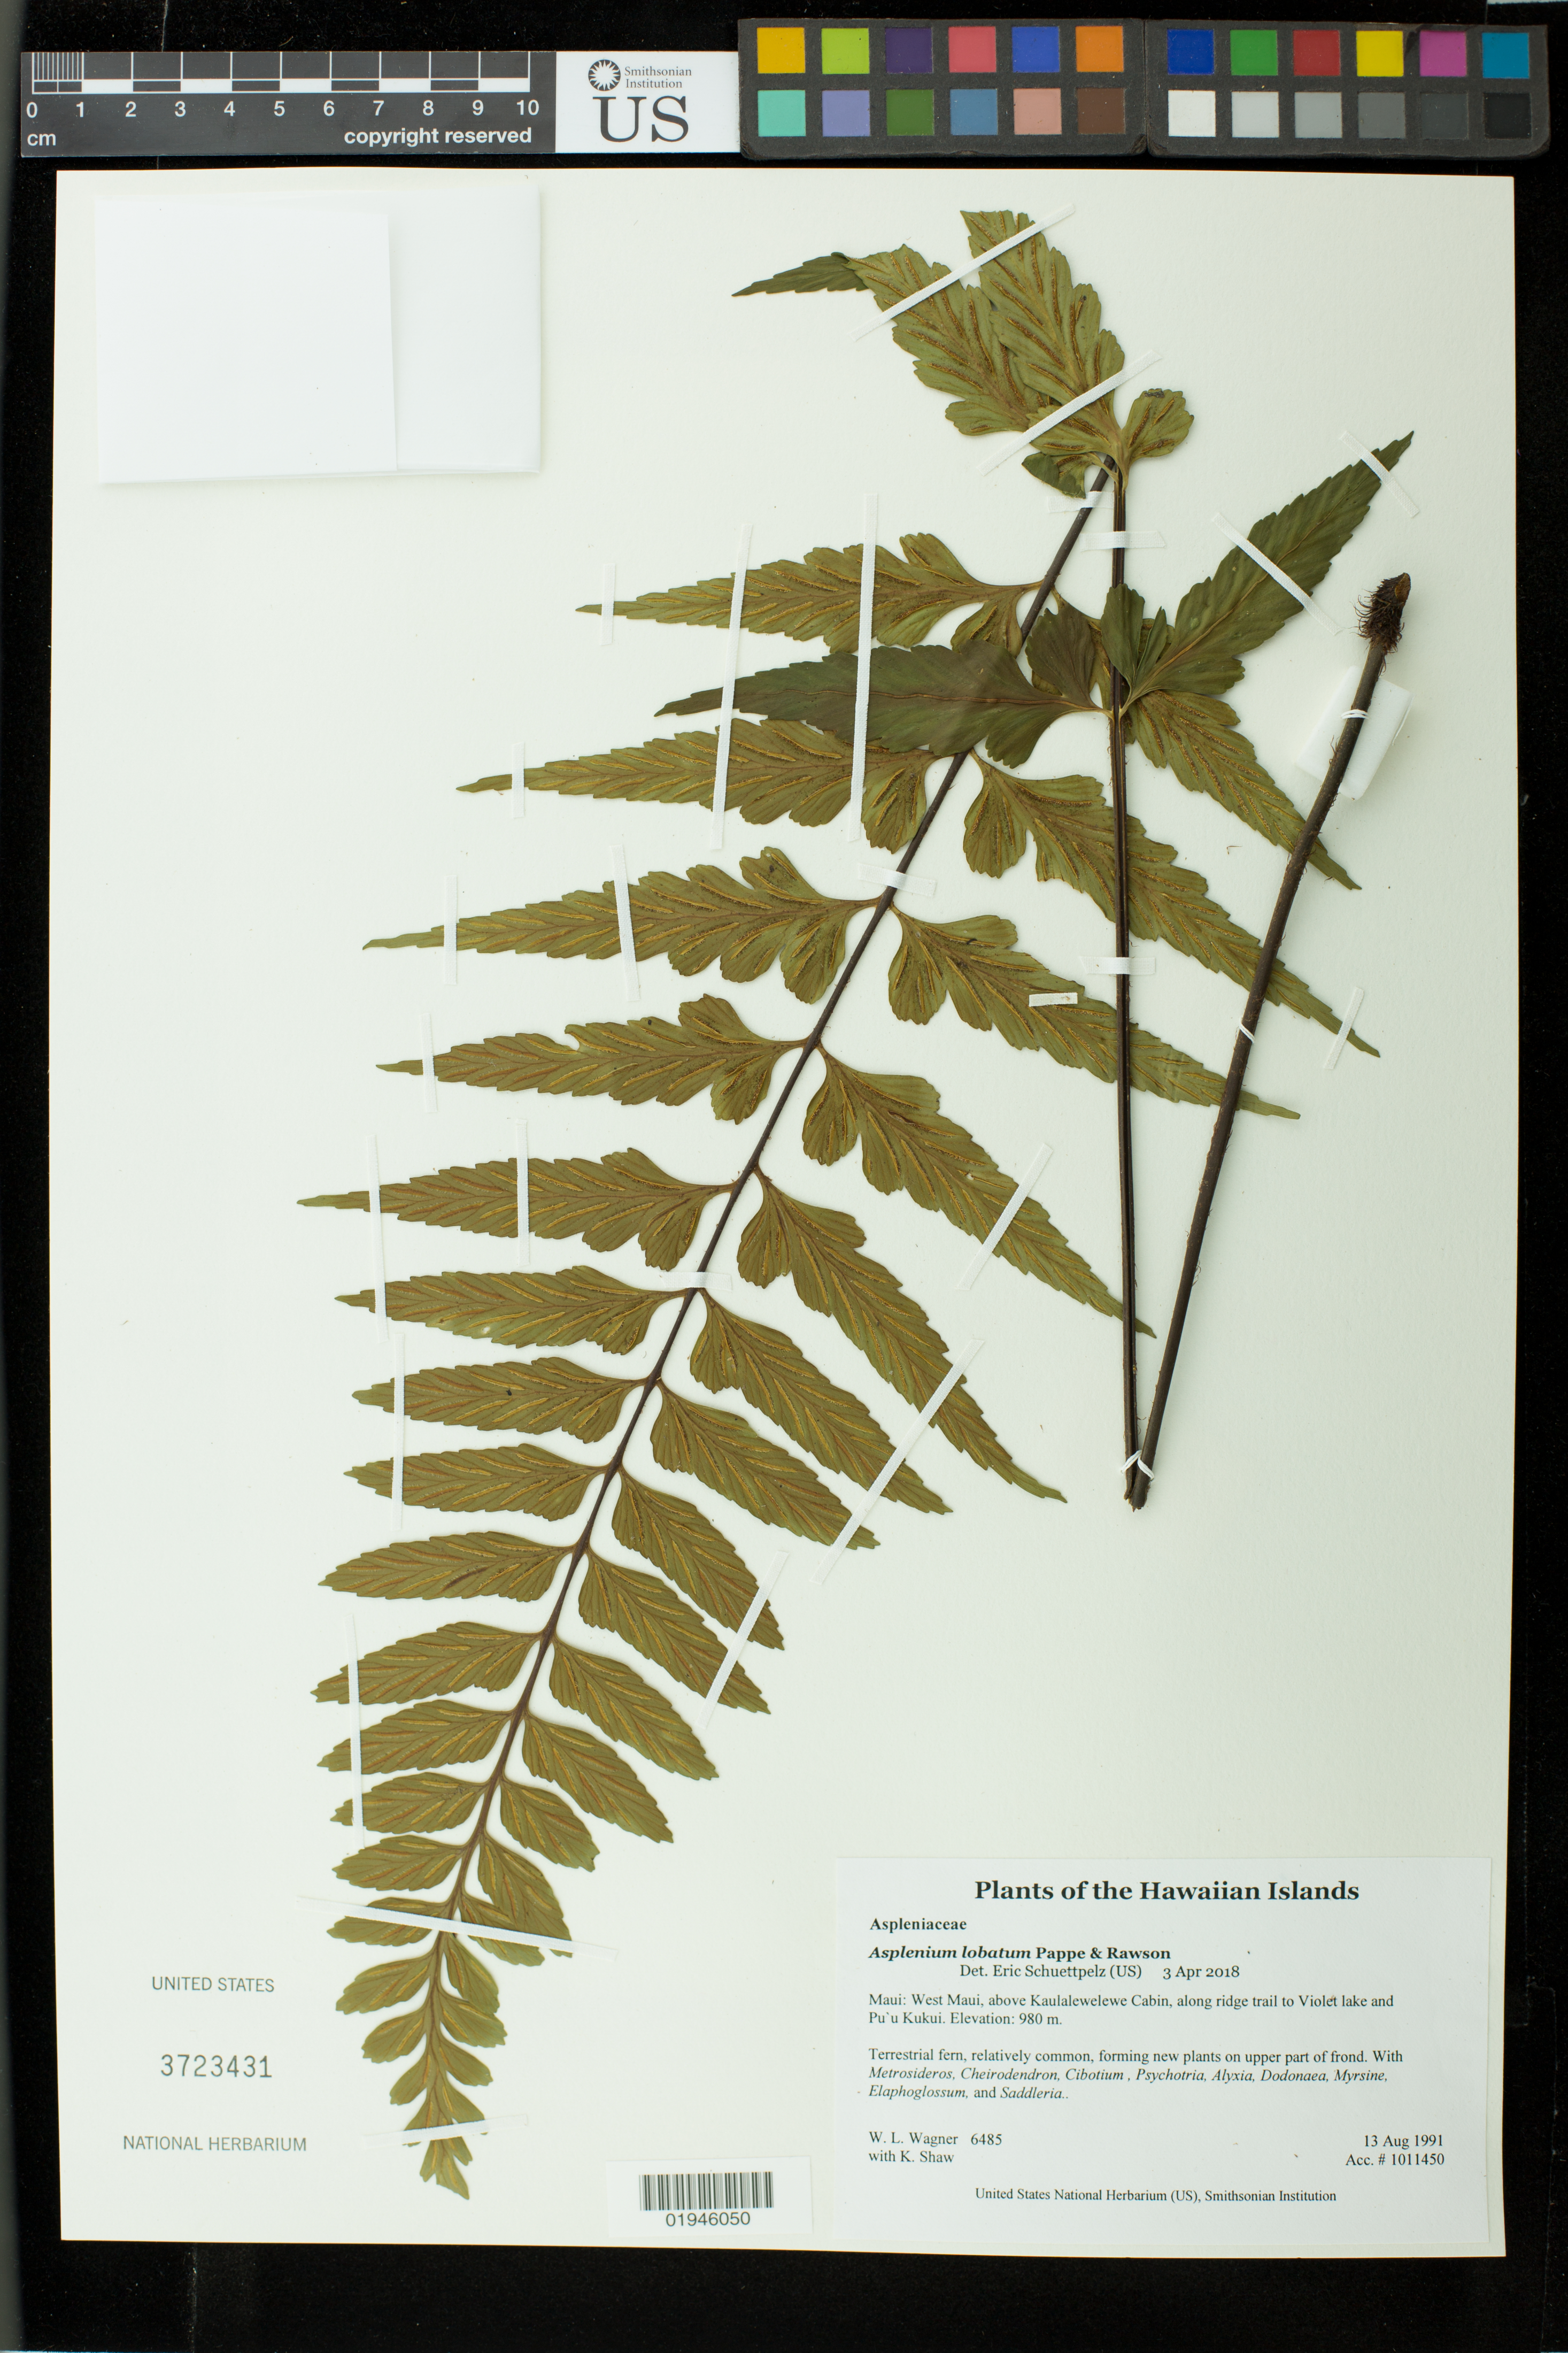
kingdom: Plantae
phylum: Tracheophyta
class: Polypodiopsida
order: Polypodiales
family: Aspleniaceae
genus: Asplenium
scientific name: Asplenium lobulatum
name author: Mett.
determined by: Schuettpelz, E., (US), Smithsonian Institution - National Museum of Natural History (UNITED STATES)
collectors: W. L. Wagner & K. Shaw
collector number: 6485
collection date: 1991-08-13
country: United States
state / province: Hawaii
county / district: Maui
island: Maui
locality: West Maui, above Kaulalewelewe Cabin, along ridge trail to Violet lake and Pu'u Kukui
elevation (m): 980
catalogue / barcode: US 3723431